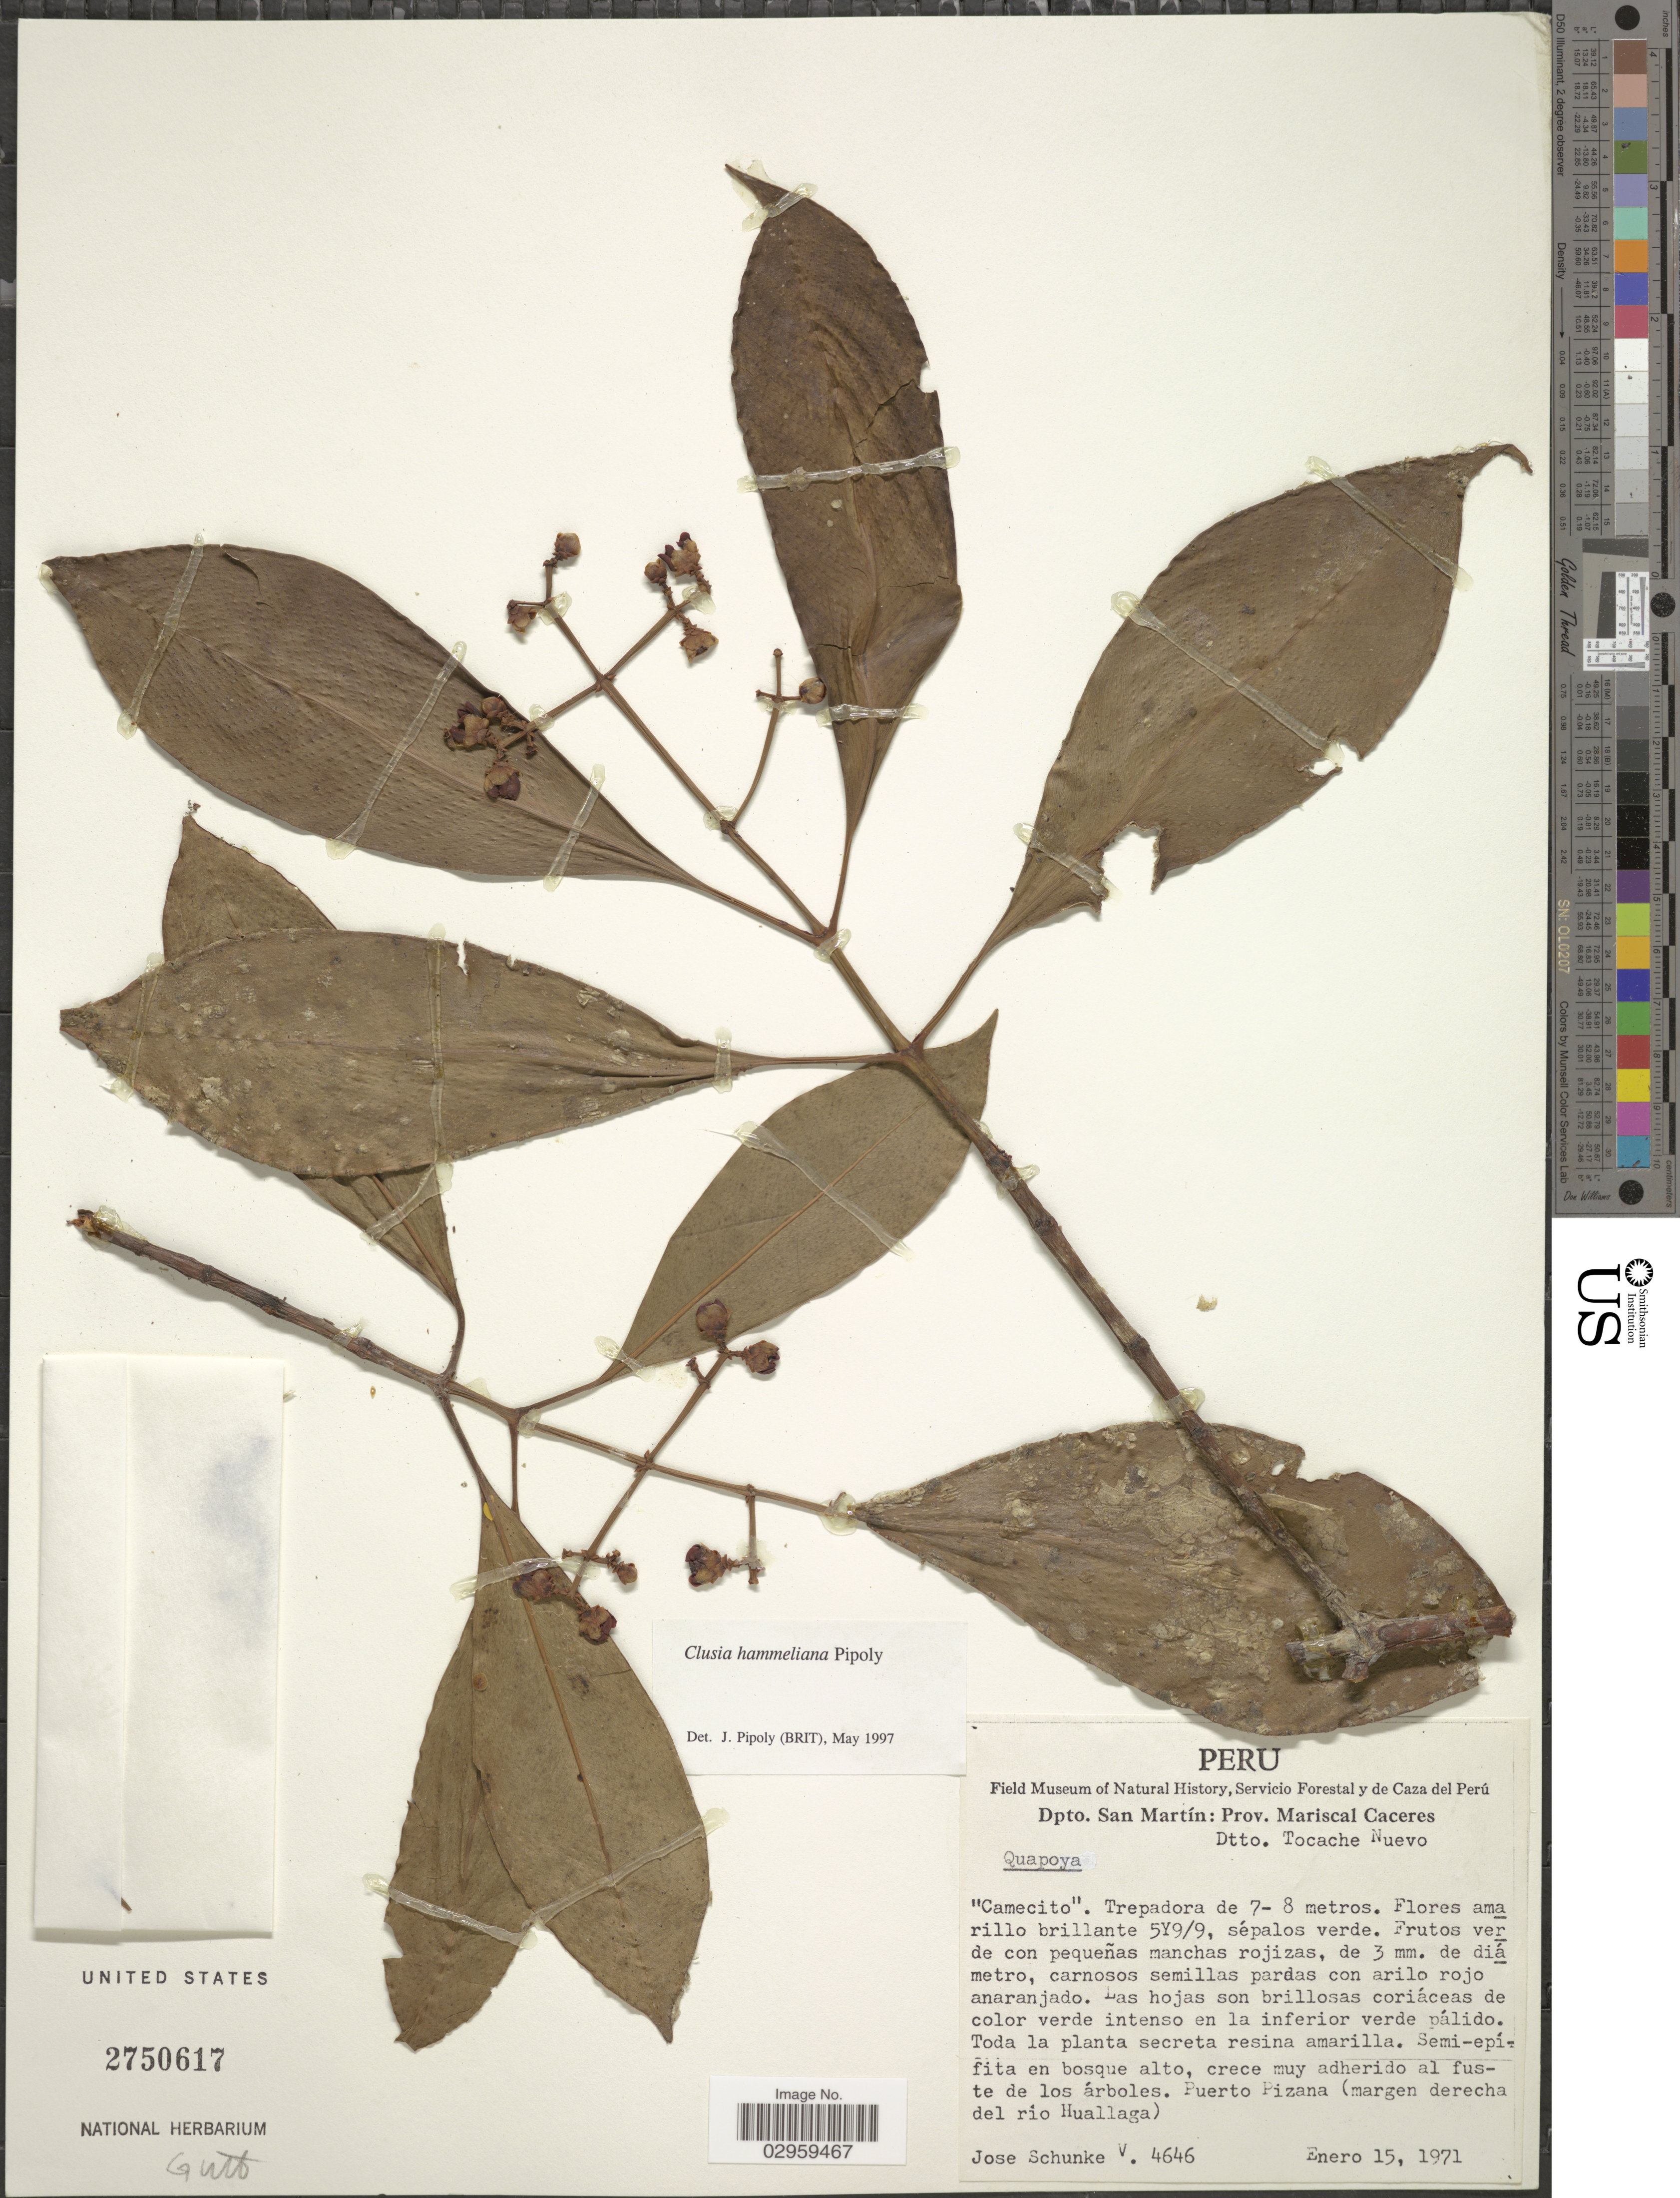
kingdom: Plantae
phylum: Tracheophyta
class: Magnoliopsida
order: Malpighiales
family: Clusiaceae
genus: Clusia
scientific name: Clusia hammeliana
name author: Pipoly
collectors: J. Schunke Vigo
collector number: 4646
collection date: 1971-01-15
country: Peru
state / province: San Martín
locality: Dpto. San Martín: Prov. Mariscal Caceres. Dtto. Tocacha Nuevo. Puerto Pizana (margen derecha del río Huallaga).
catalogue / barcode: US 2750617